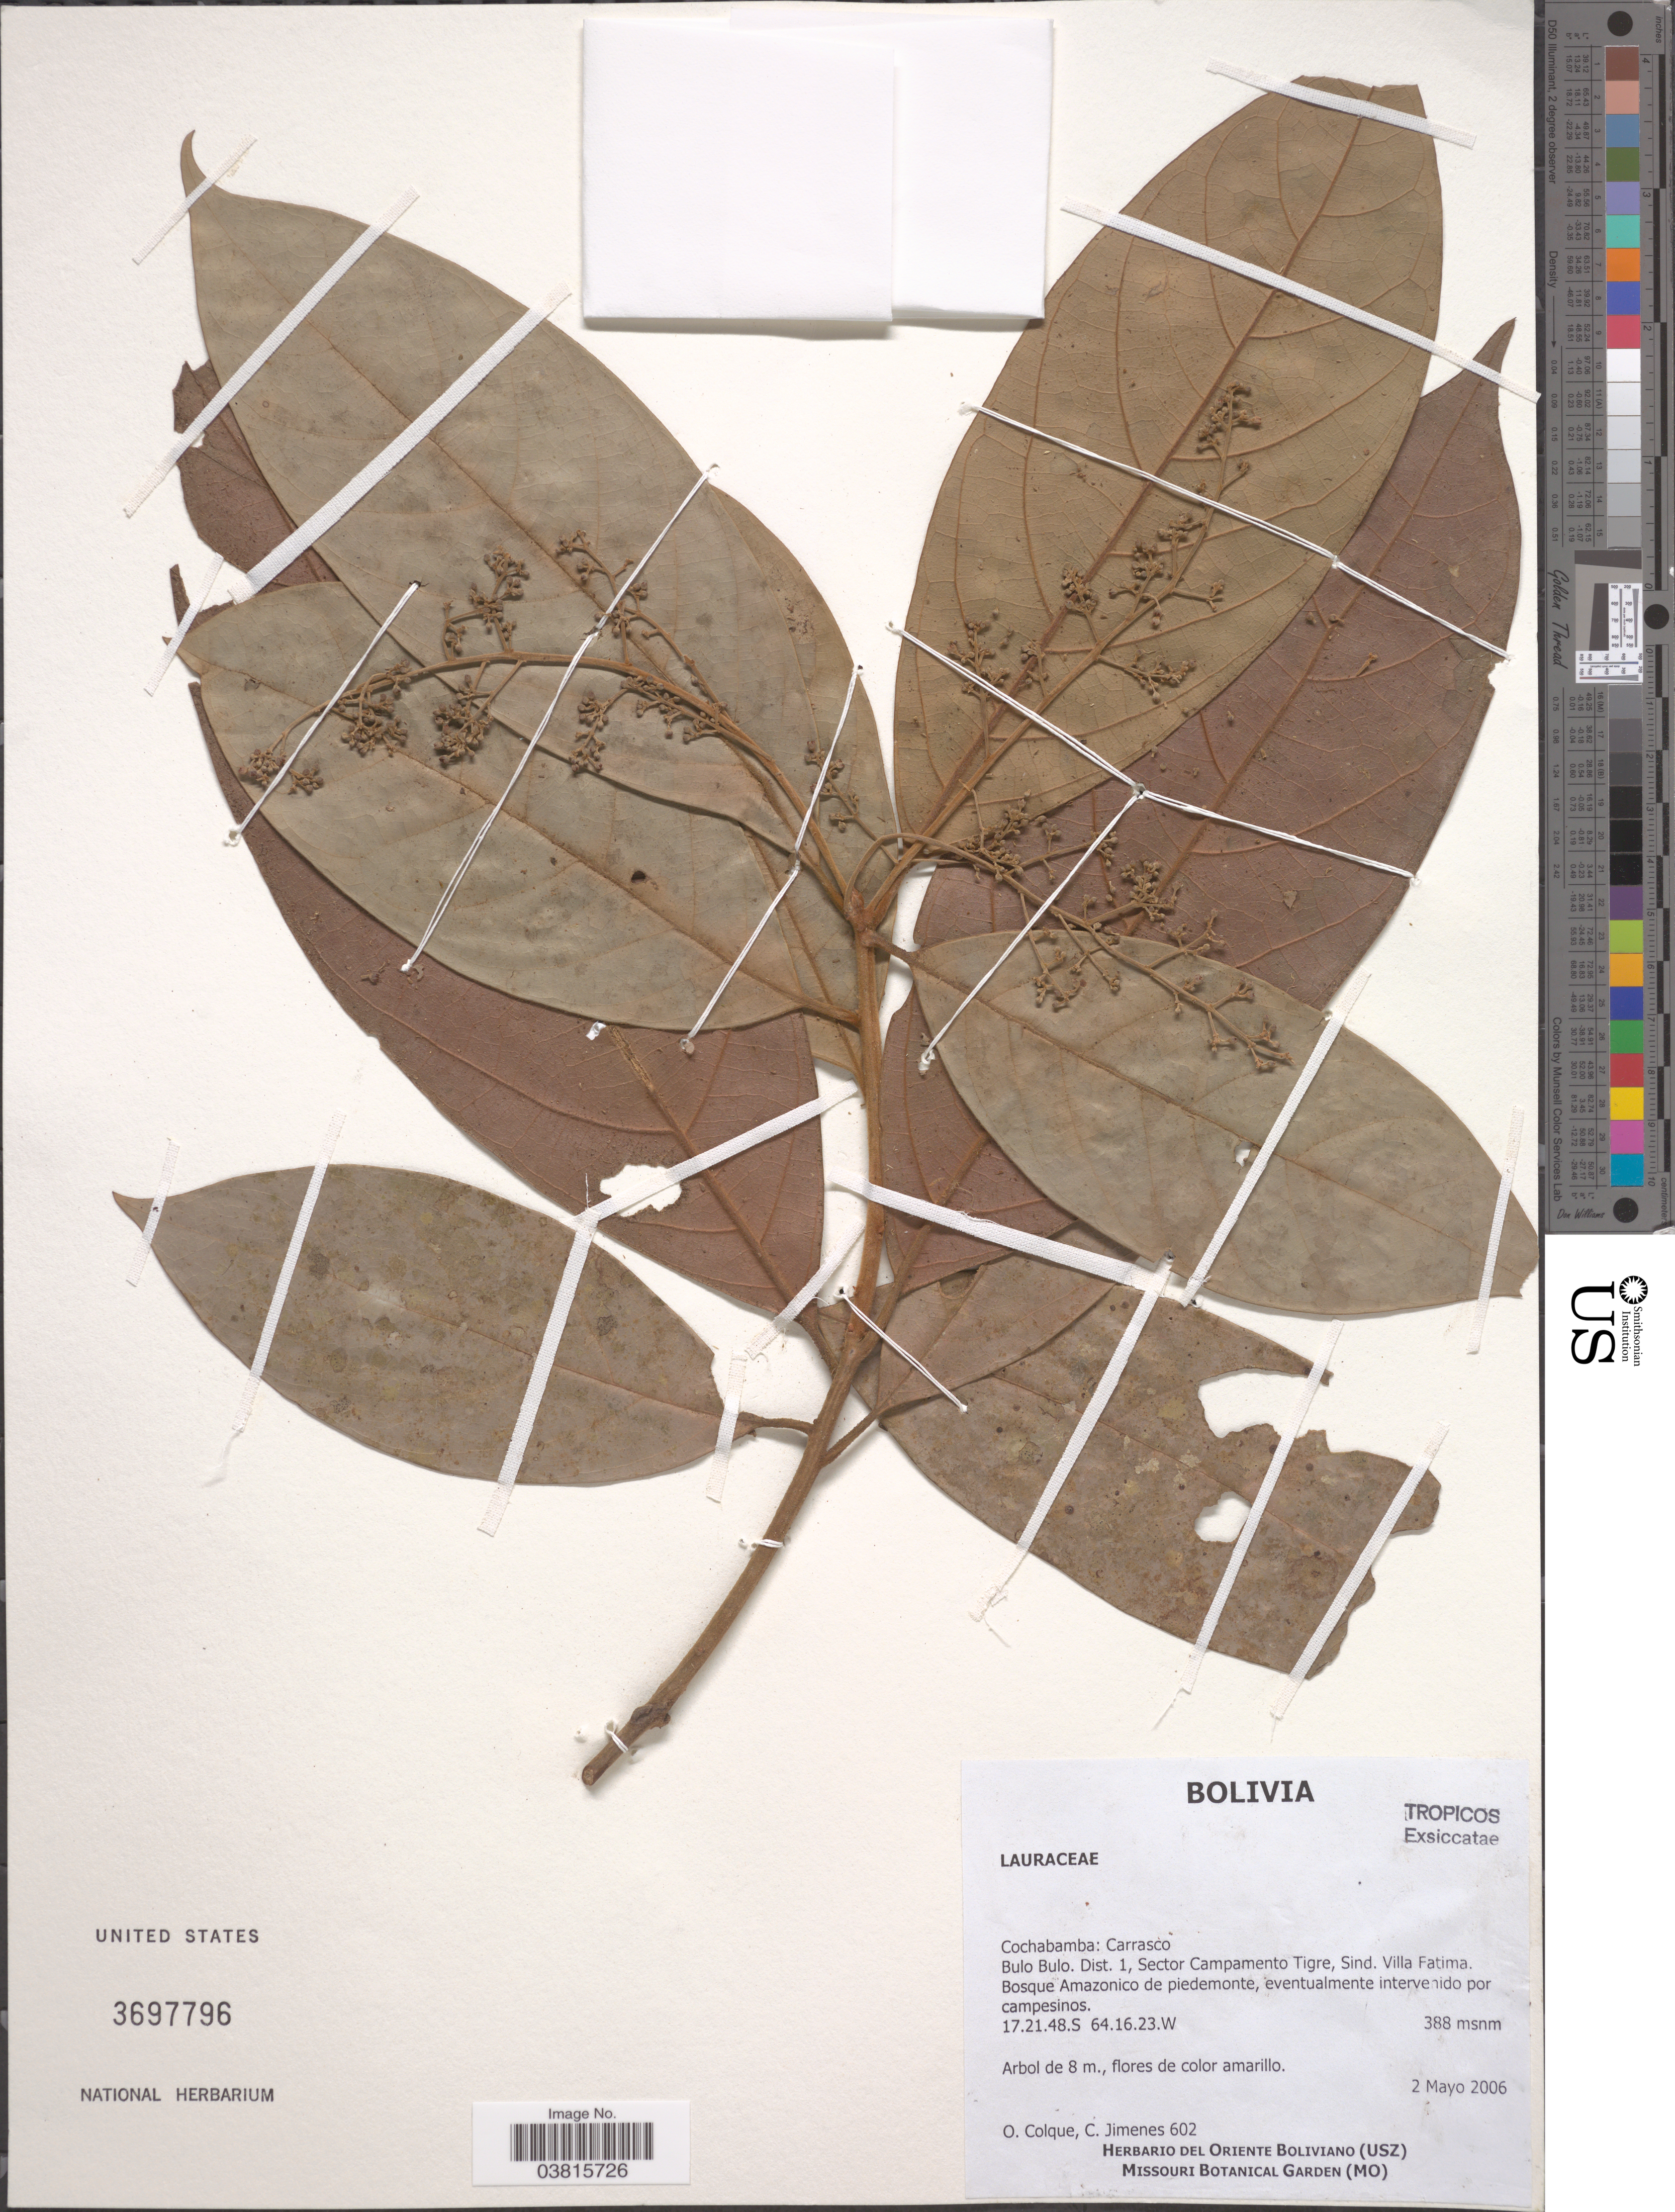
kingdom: Plantae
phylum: Tracheophyta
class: Magnoliopsida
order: Laurales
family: Lauraceae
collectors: O. Colque & C. Jimenes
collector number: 602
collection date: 2006-05-02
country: Bolivia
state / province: Cochabamba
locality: Carrasco. Bulo Bulo. Dist. 1, Sector Campamento Tigre, Sind. Villa Fatima. Bosque Amazonico de piedemonte, eventualmente intervenido por campesinos.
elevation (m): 388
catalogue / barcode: US 3697796